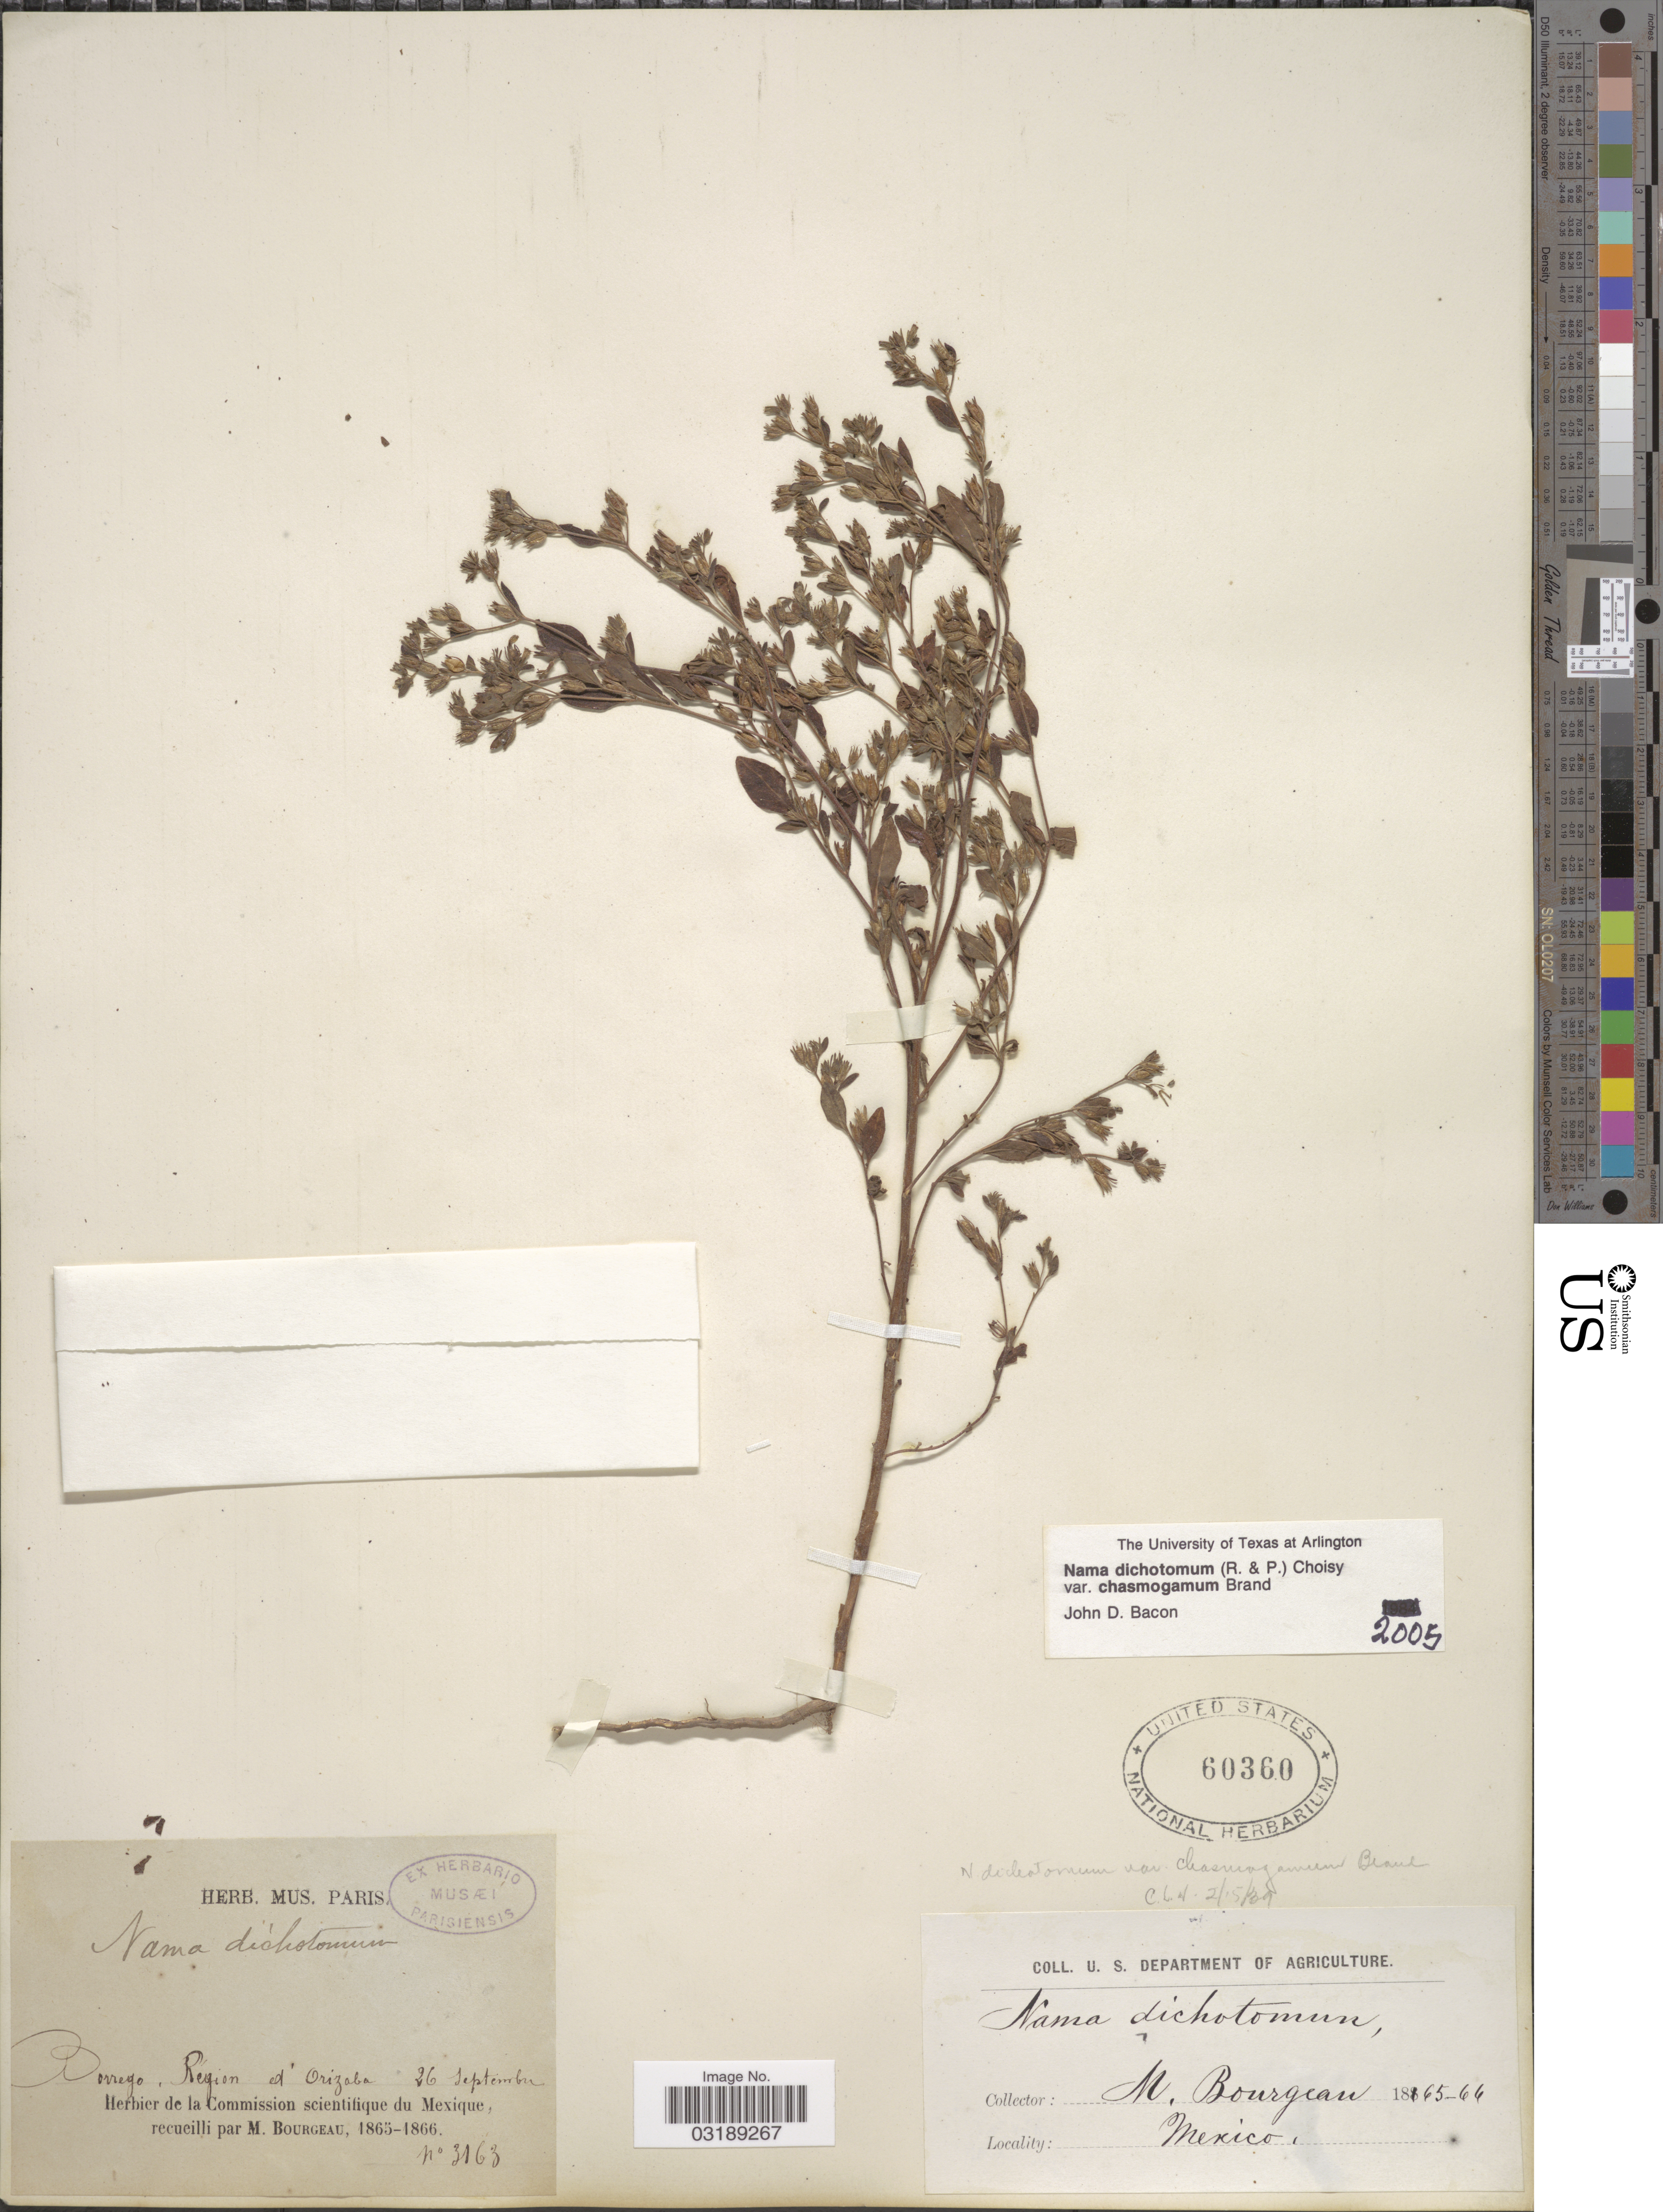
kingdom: Plantae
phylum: Tracheophyta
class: Magnoliopsida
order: Boraginales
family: Namaceae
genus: Nama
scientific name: Nama dichotoma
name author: (Ruiz & Pav.) Choisy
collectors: M. Bourgeau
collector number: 3163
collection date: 1865-09-26/1866-09-26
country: Mexico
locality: Borrego, Région d'Orizaba.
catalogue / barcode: US 60360